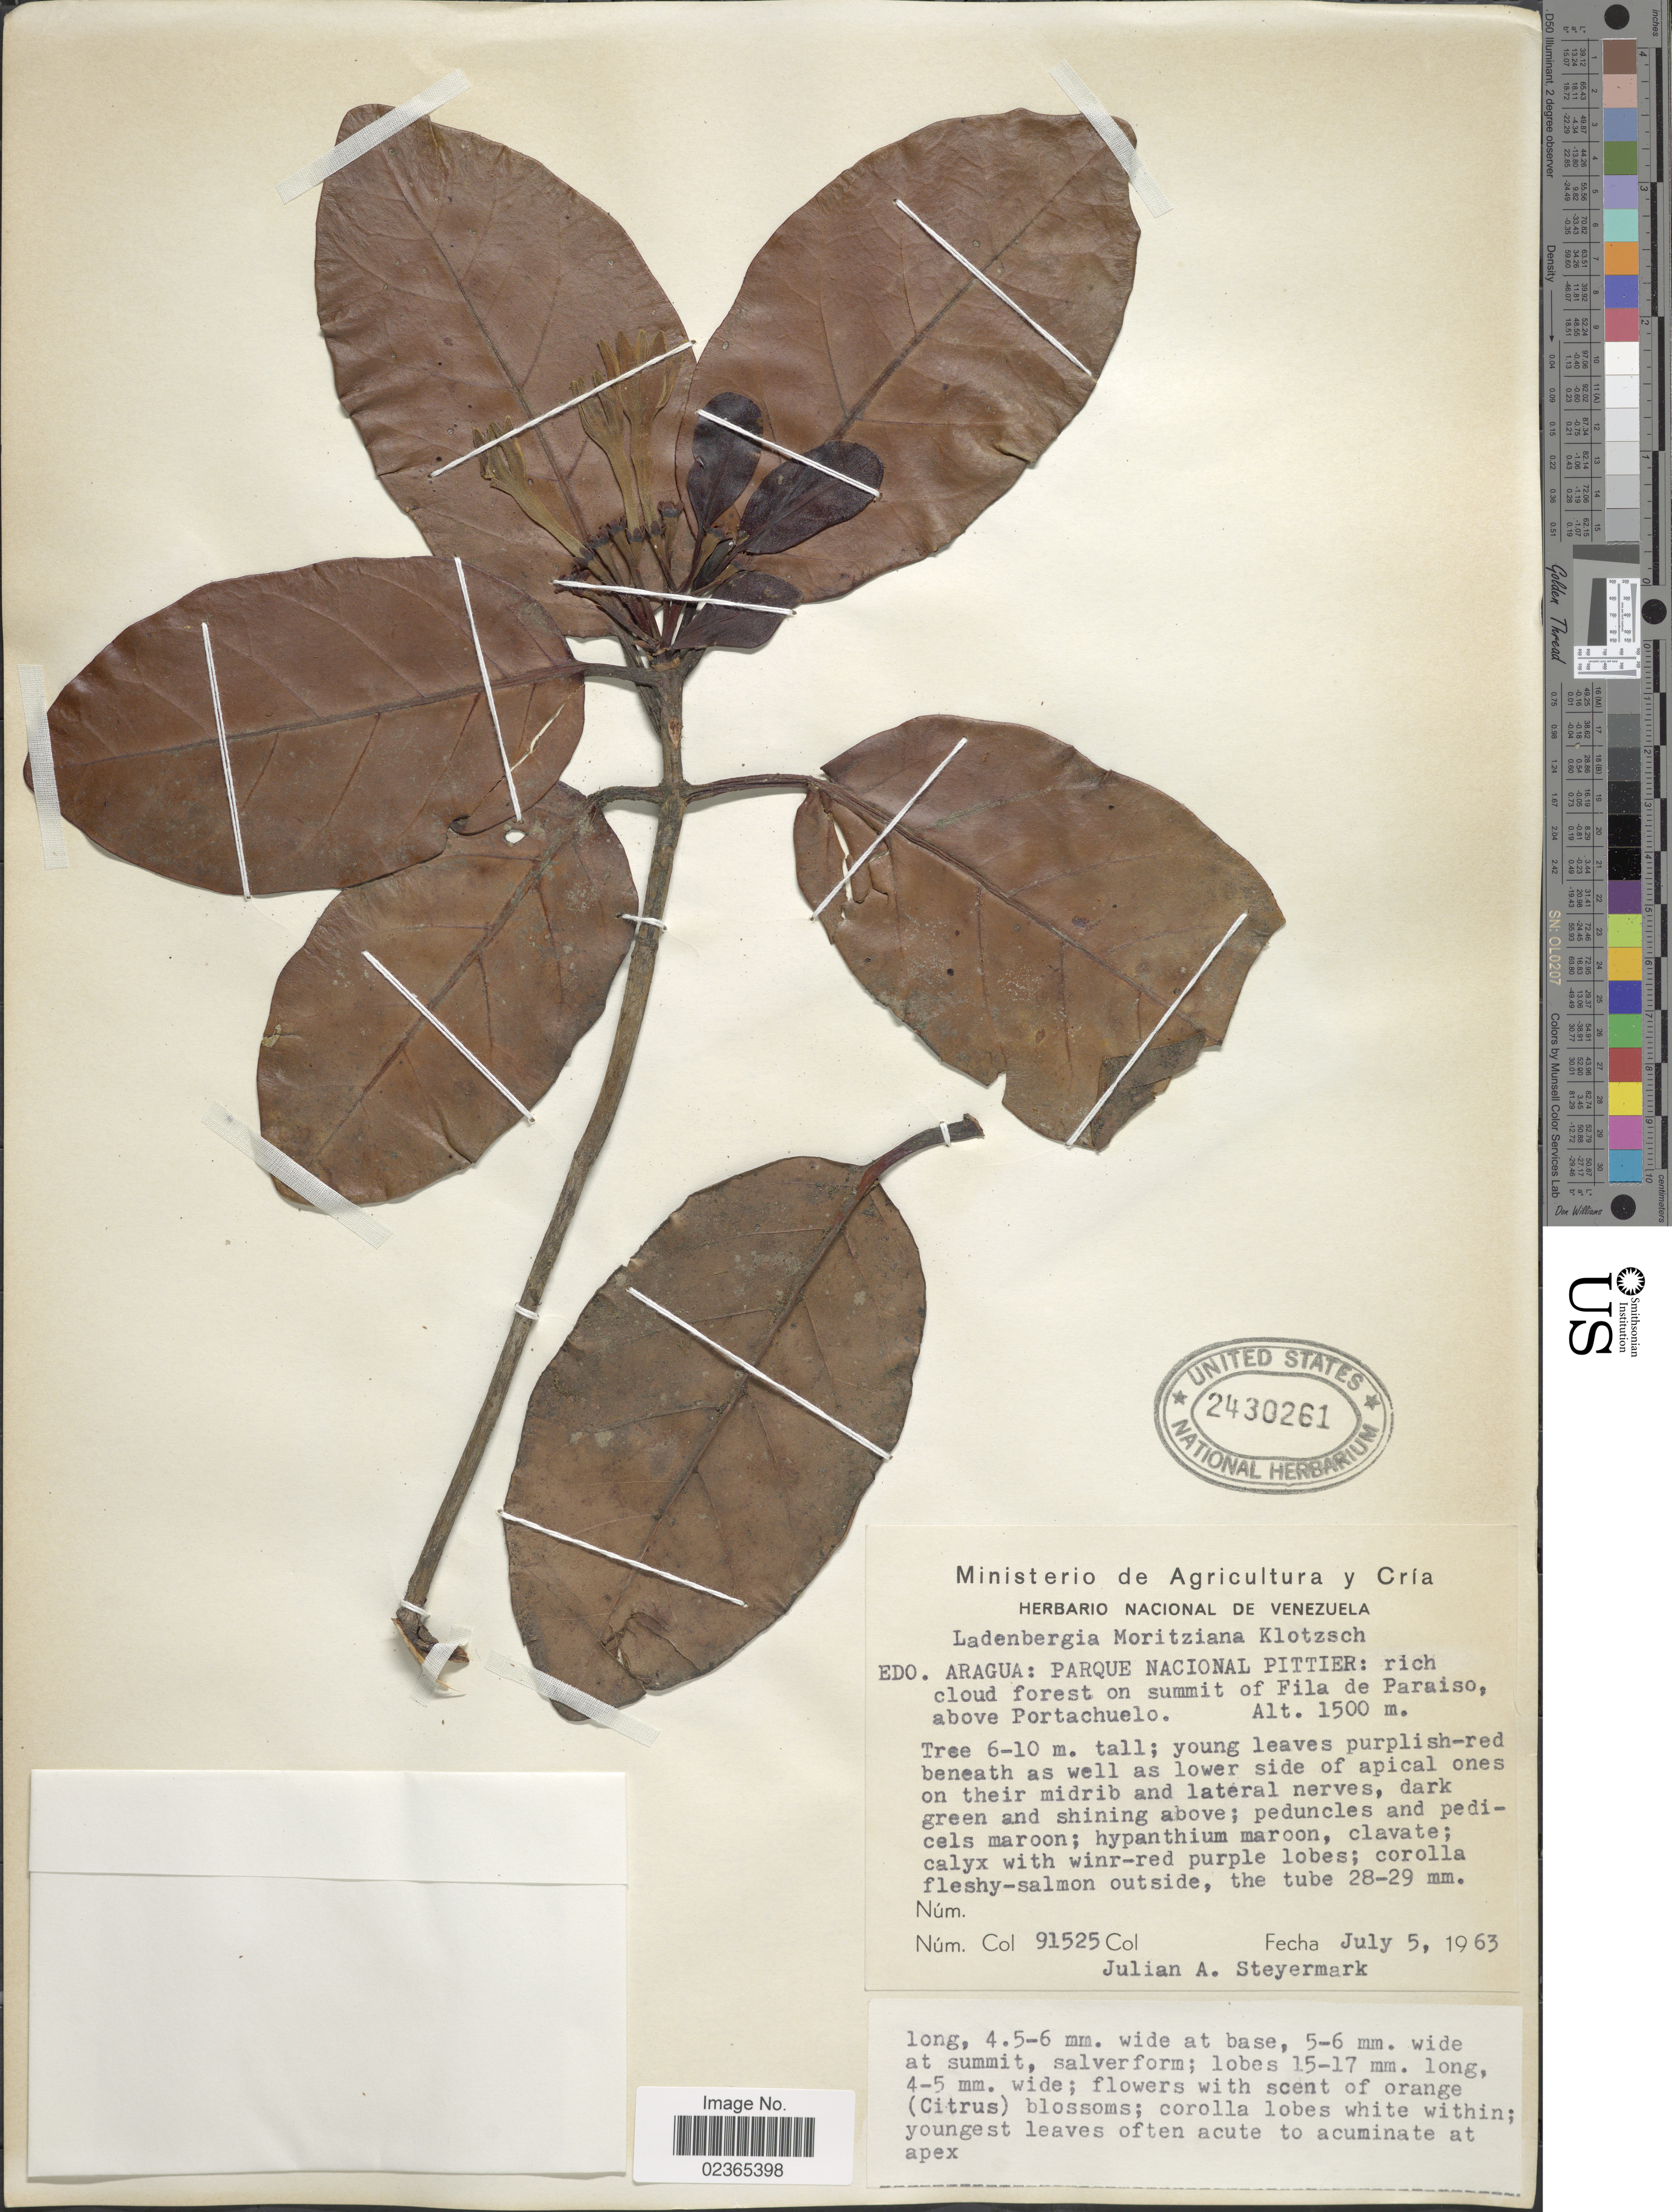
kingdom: Plantae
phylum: Tracheophyta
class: Magnoliopsida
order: Gentianales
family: Rubiaceae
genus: Ladenbergia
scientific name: Ladenbergia moritziana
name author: Klotzsch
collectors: J. Steyermark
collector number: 91525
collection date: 1963-07-05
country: Venezuela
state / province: Aragua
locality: Parque Nacional Pittier: rich cloud forest on summit of Fila de Paraiso, above Portachuelo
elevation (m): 1500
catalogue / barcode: US 2430261